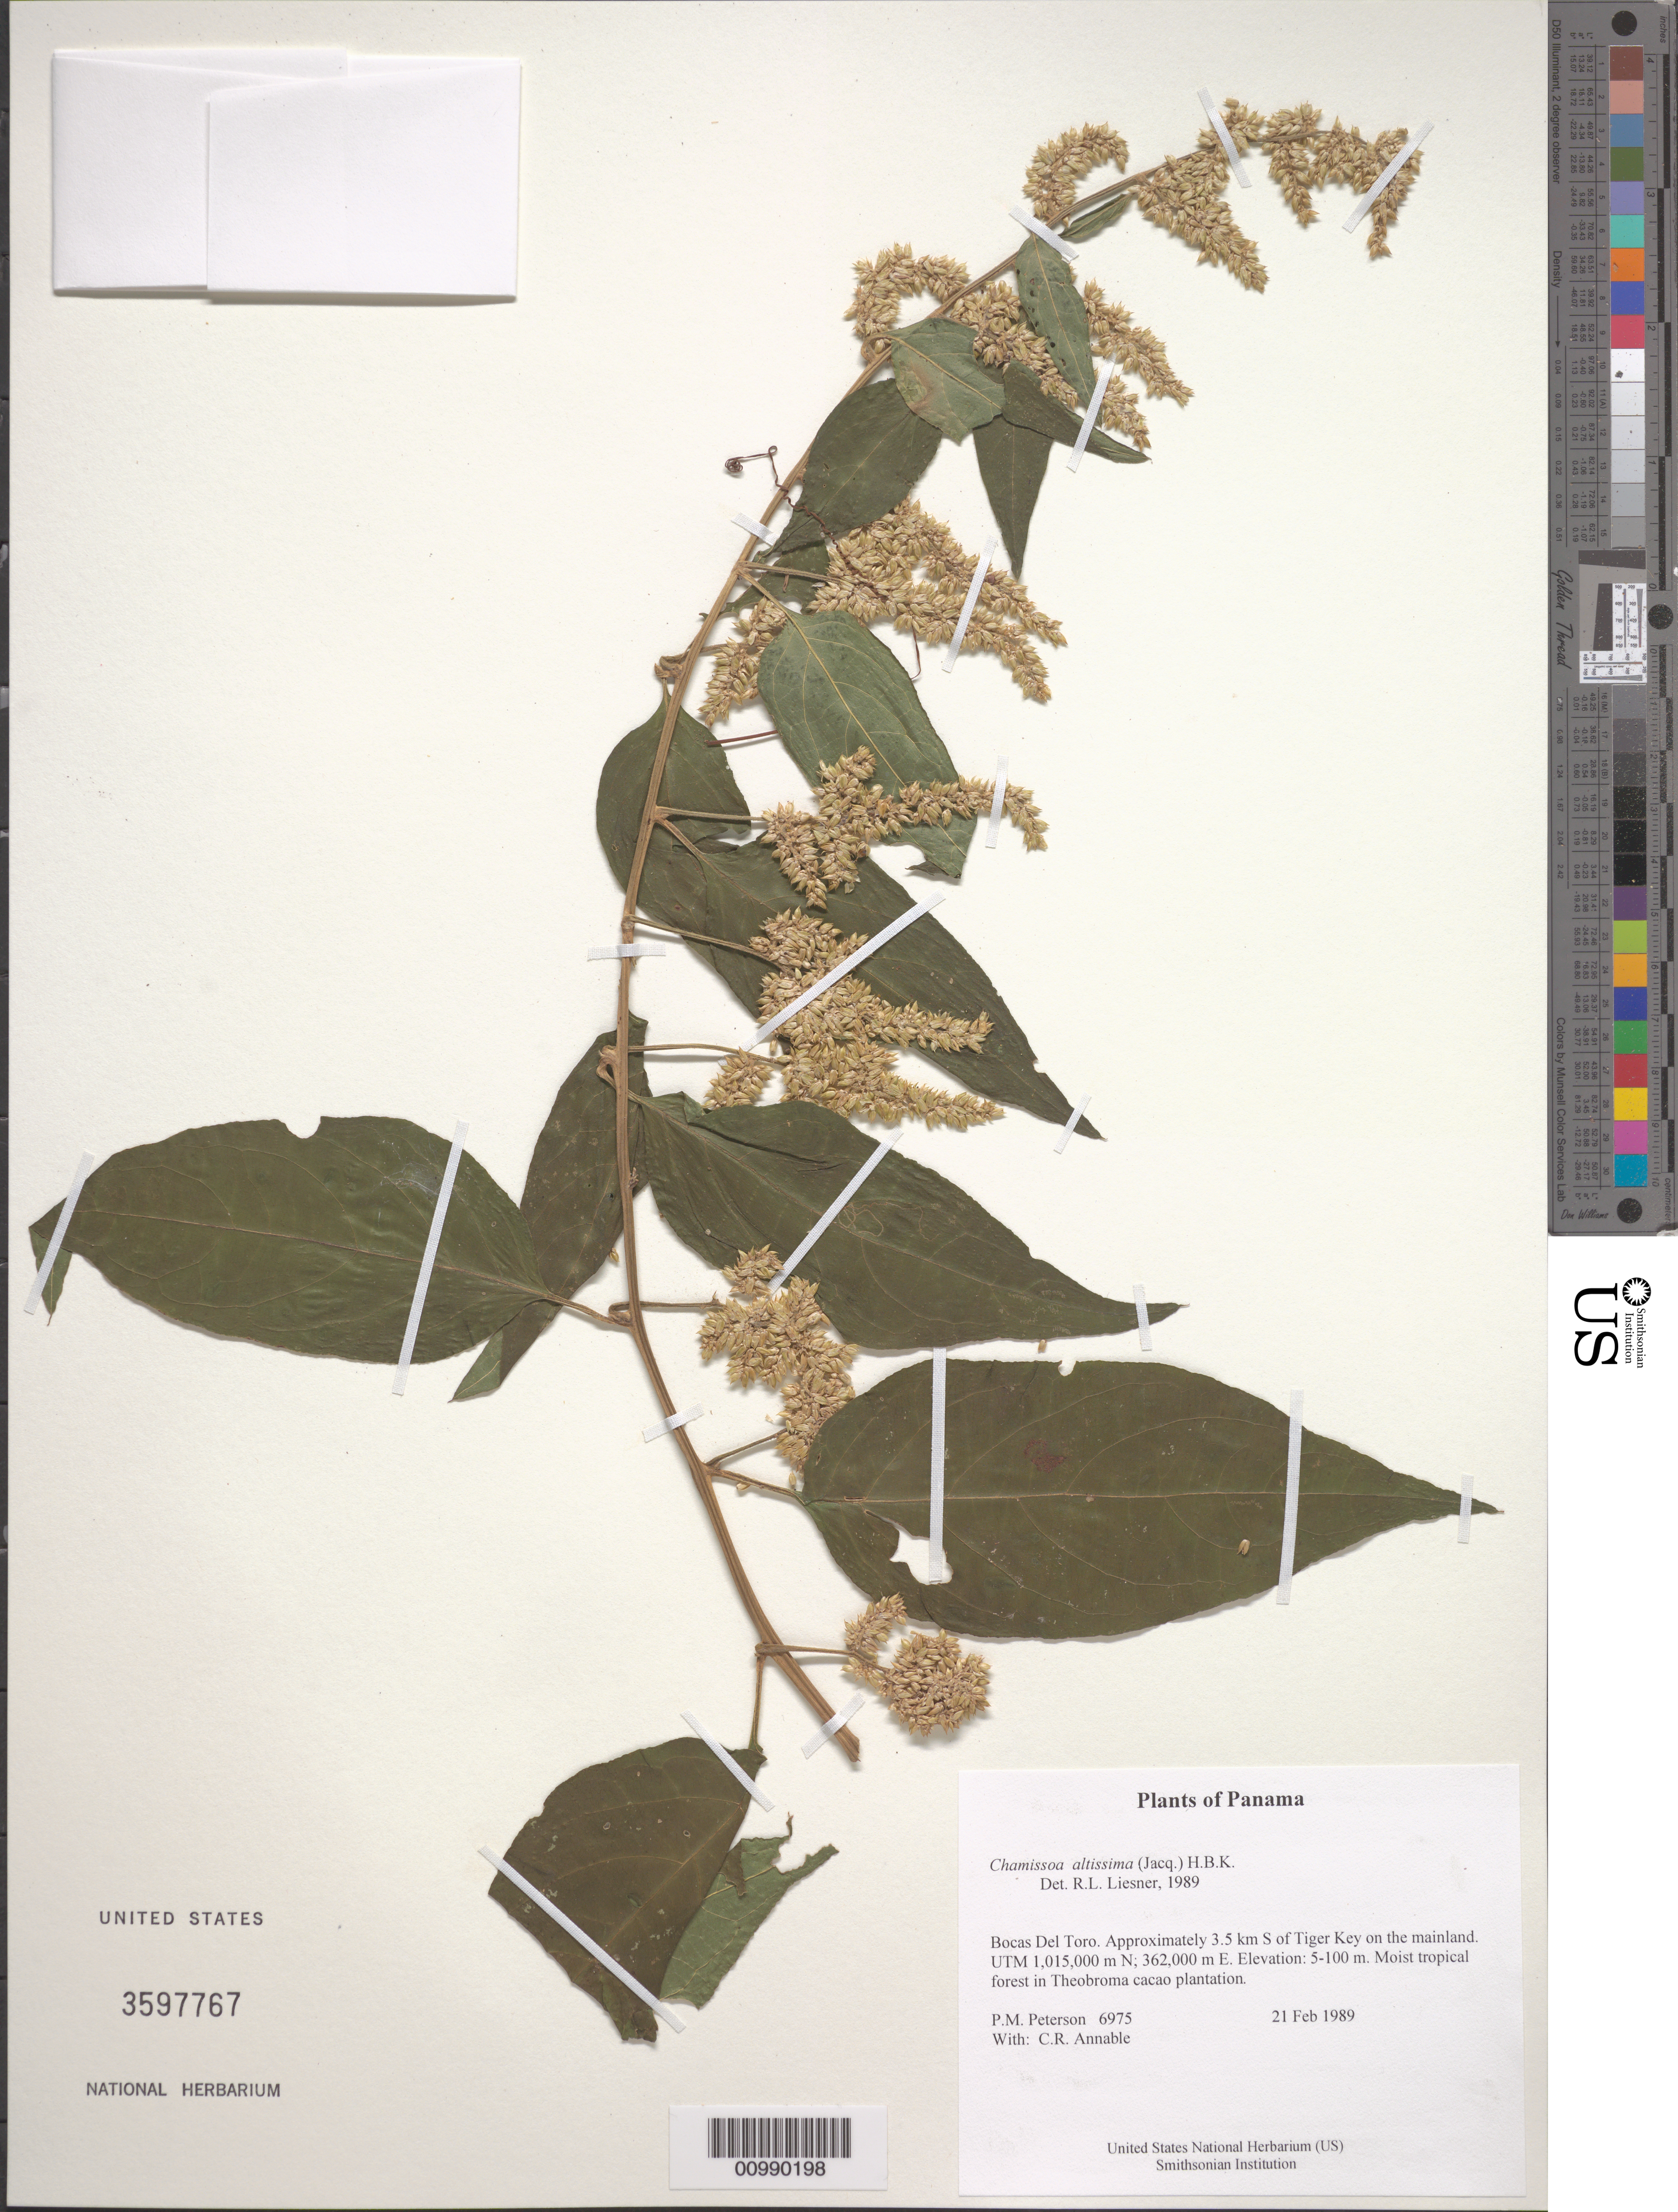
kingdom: Plantae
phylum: Tracheophyta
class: Magnoliopsida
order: Caryophyllales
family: Amaranthaceae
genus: Chamissoa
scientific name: Chamissoa altissima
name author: (Jacq.) Kunth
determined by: Liesner, R. L.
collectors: P. M. Peterson & C. R. Annable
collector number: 06975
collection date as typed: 21 Feb 1989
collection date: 1989-02-21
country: Panama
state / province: Bocas del Toro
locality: Approximately 3.5 km S of Tiger Key on the mainland. UTM 1,015,000 m N; 362,000 m E.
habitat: Moist tropical forest in Theobroma cacao plantation.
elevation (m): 5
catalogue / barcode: US 3597767